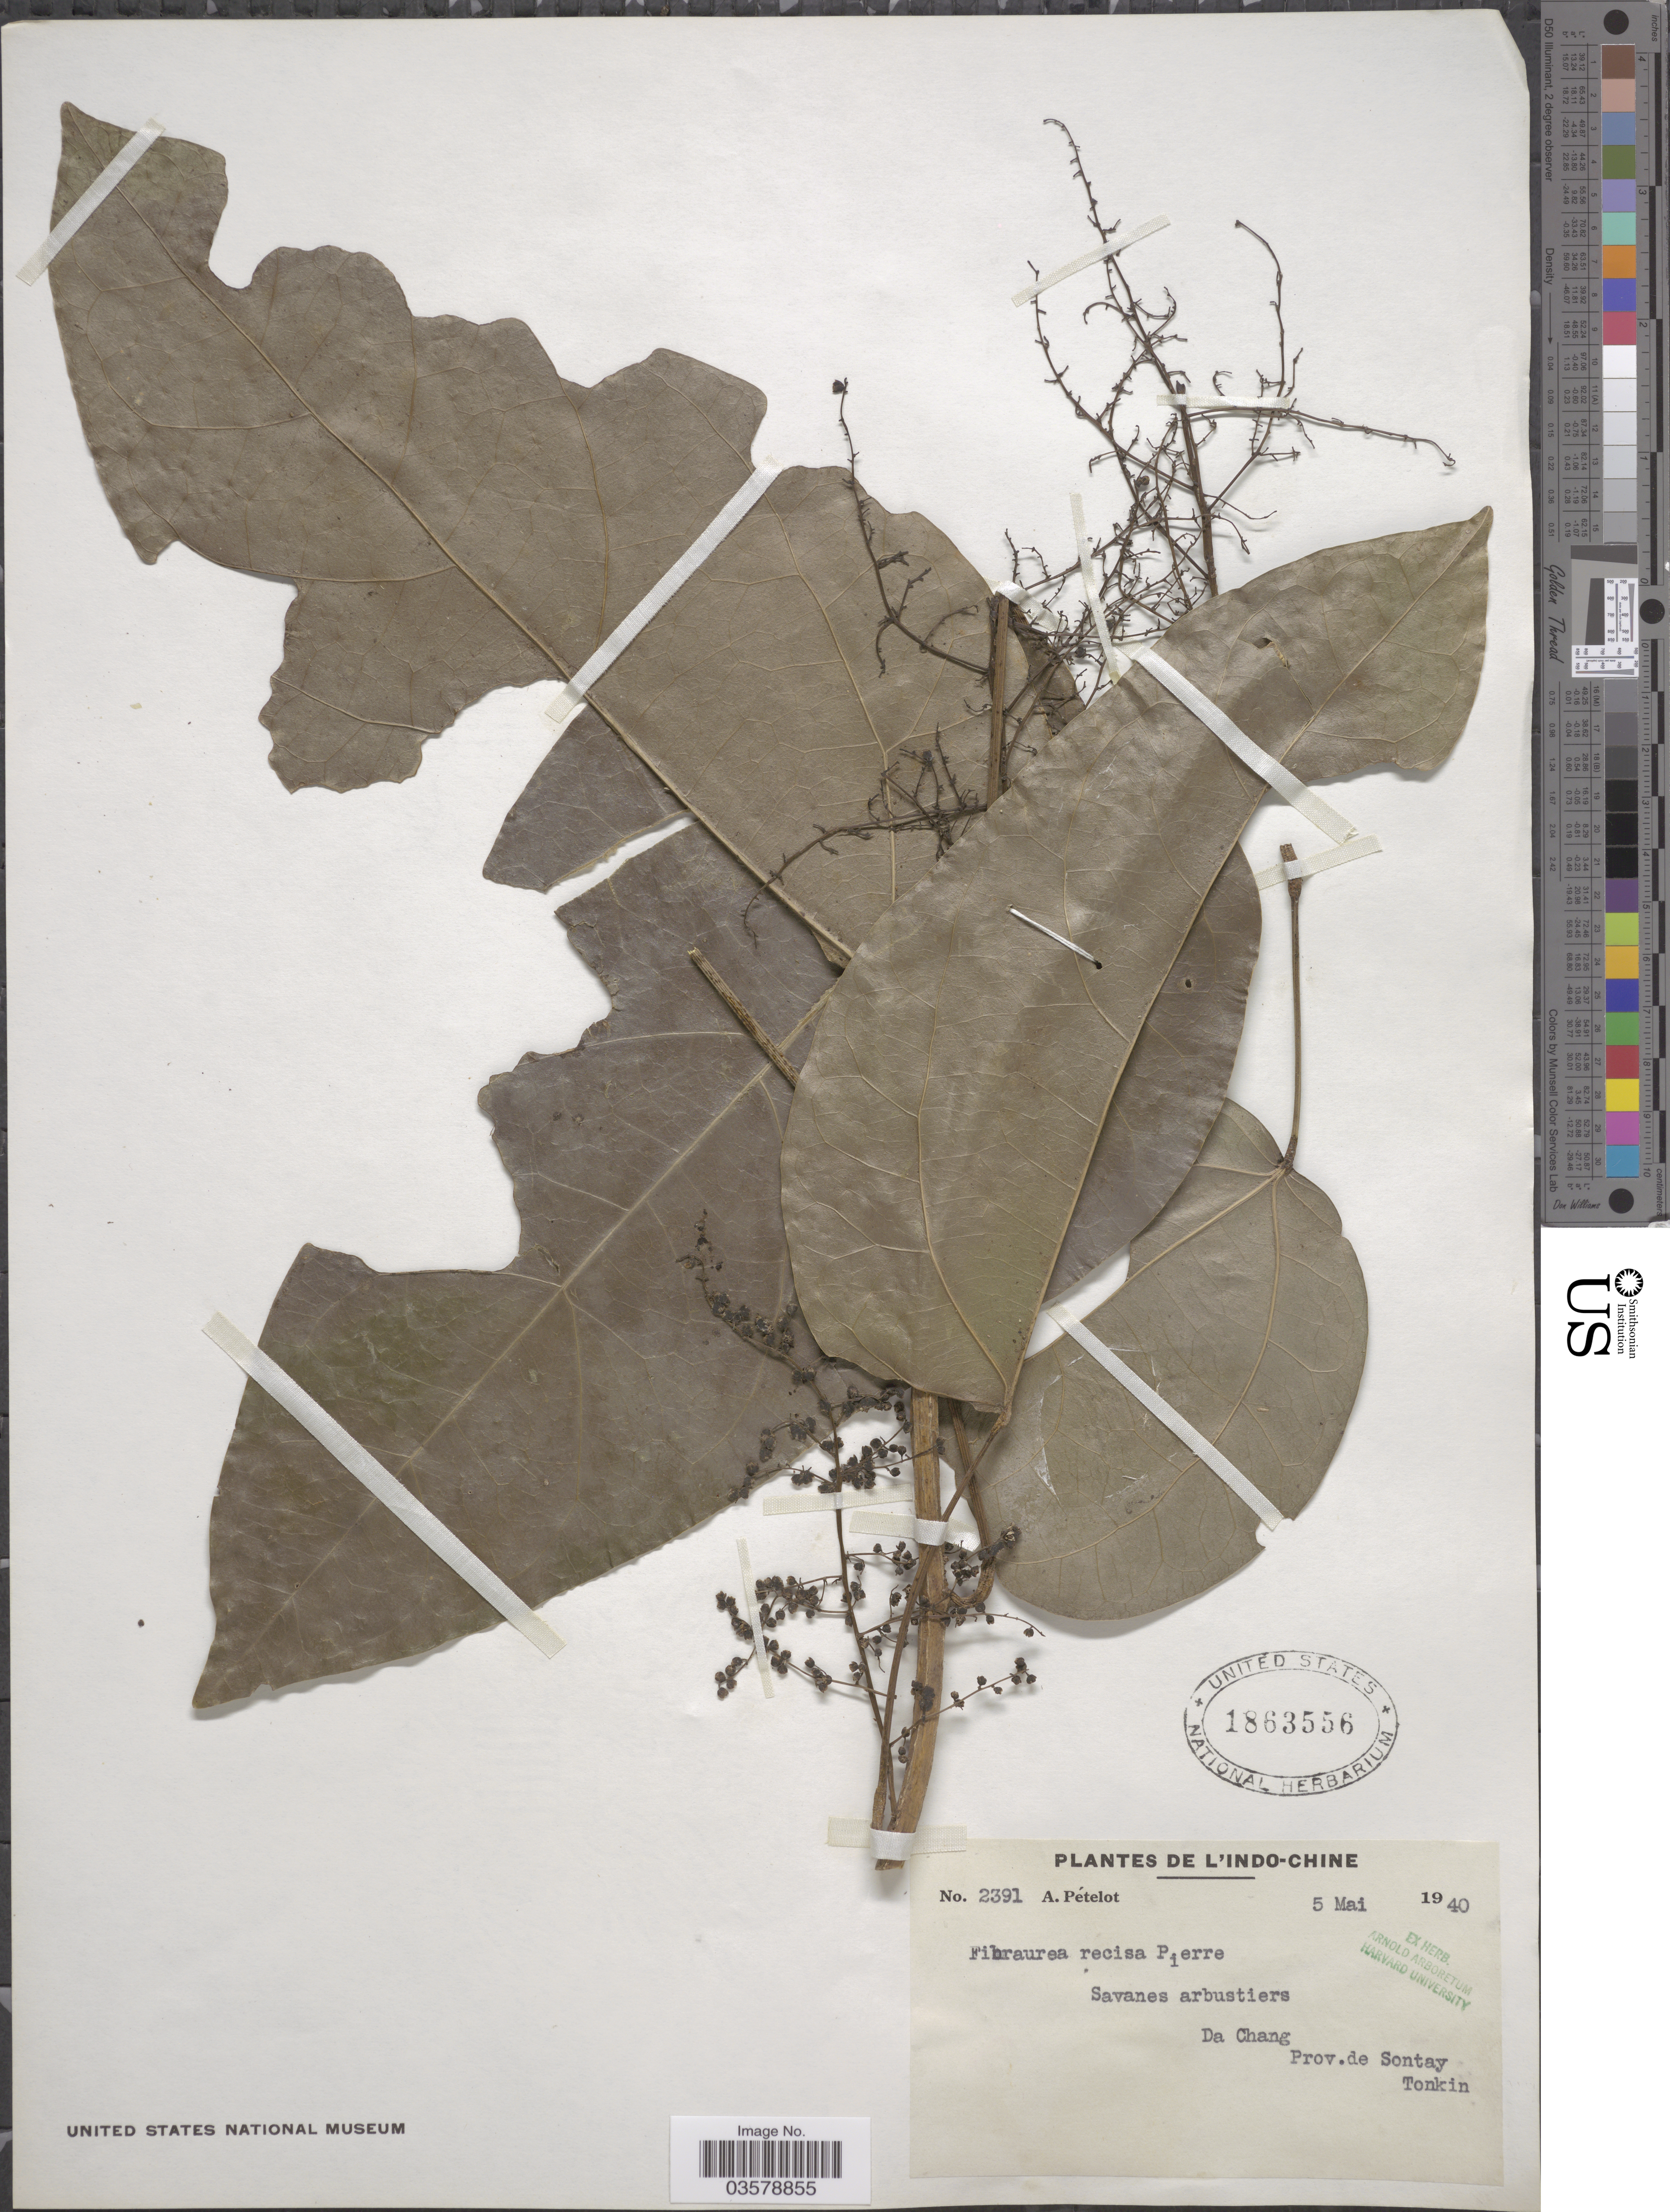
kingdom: Plantae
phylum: Tracheophyta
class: Magnoliopsida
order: Ranunculales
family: Menispermaceae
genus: Fibraurea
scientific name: Fibraurea recisa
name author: Pierre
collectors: A. Petelot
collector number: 2391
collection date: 1940-05-05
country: Vietnam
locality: L'Indo-Chine. Savanes arbustiers. Da Chang. Prov. de Sontay. Tonkin.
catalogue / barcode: US 1863556